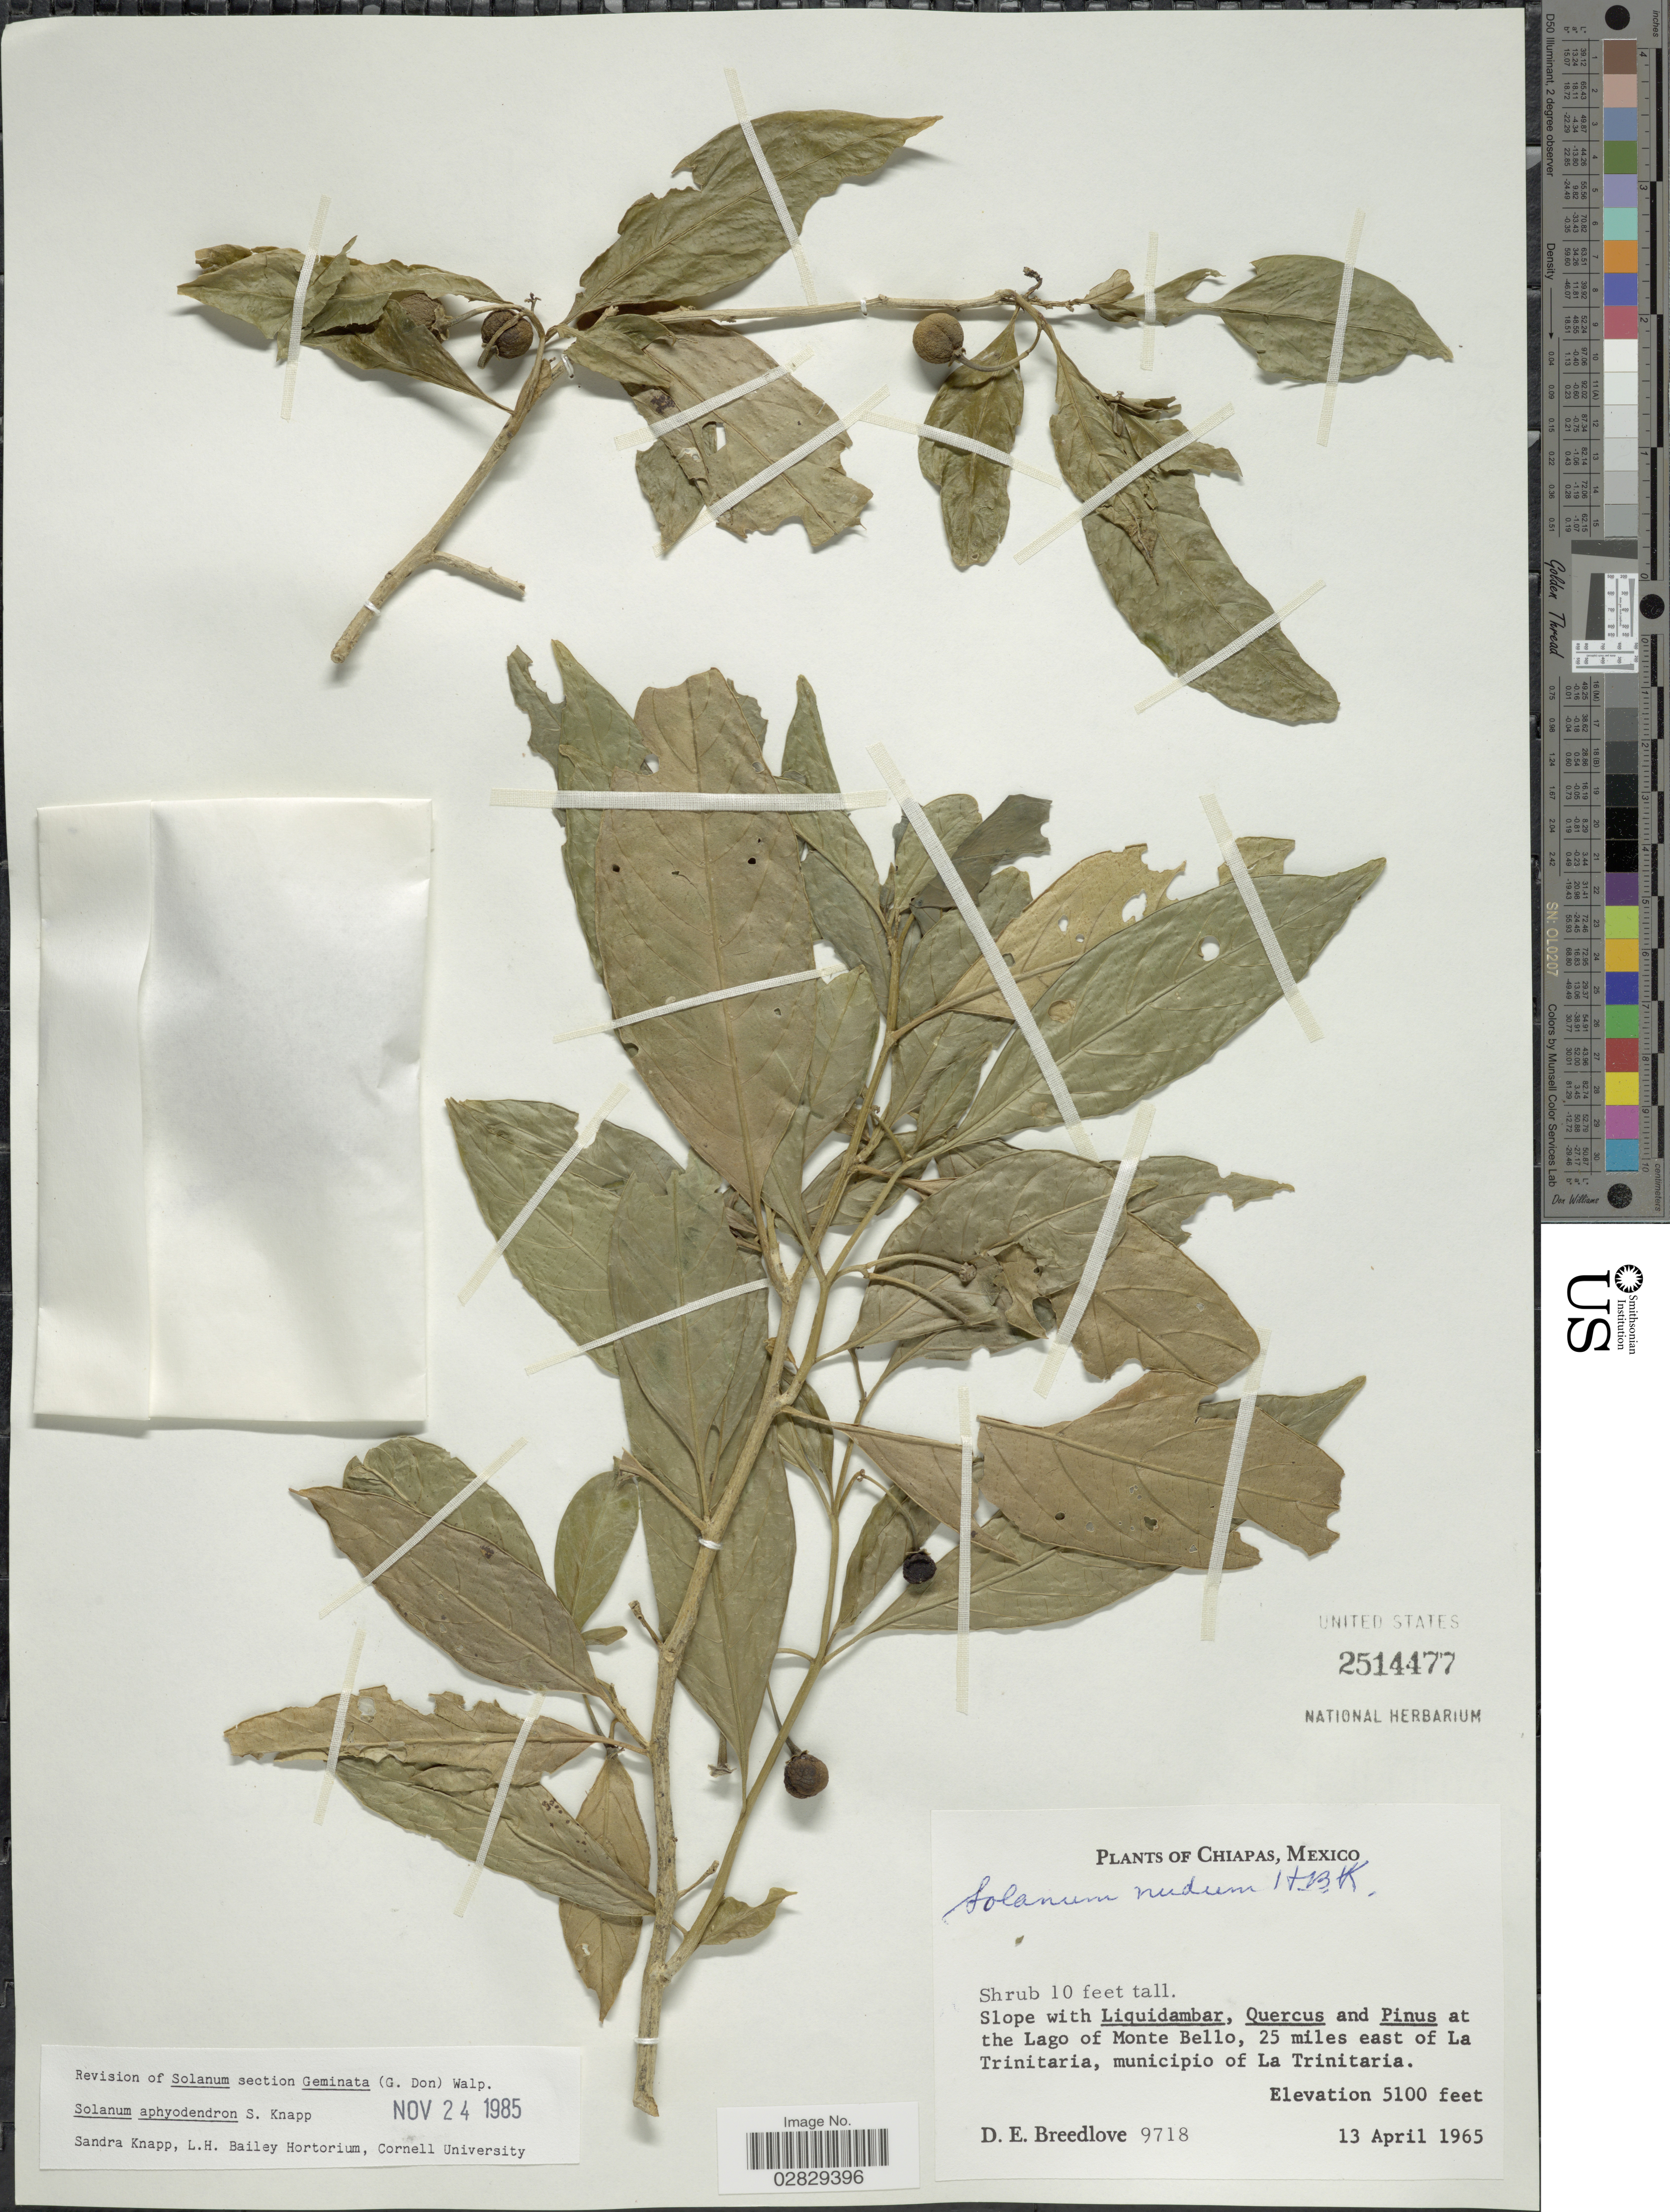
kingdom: Plantae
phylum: Tracheophyta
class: Magnoliopsida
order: Solanales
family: Solanaceae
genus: Solanum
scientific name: Solanum aphyodendron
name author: S. Knapp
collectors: D. E. Breedlove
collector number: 9718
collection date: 1965-04-13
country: Mexico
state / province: Chiapas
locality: At the Lago of Monte Bello, 25 miles east of La Trinitaria, municipio of La Trinitaria.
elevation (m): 1554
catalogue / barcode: US 2514477